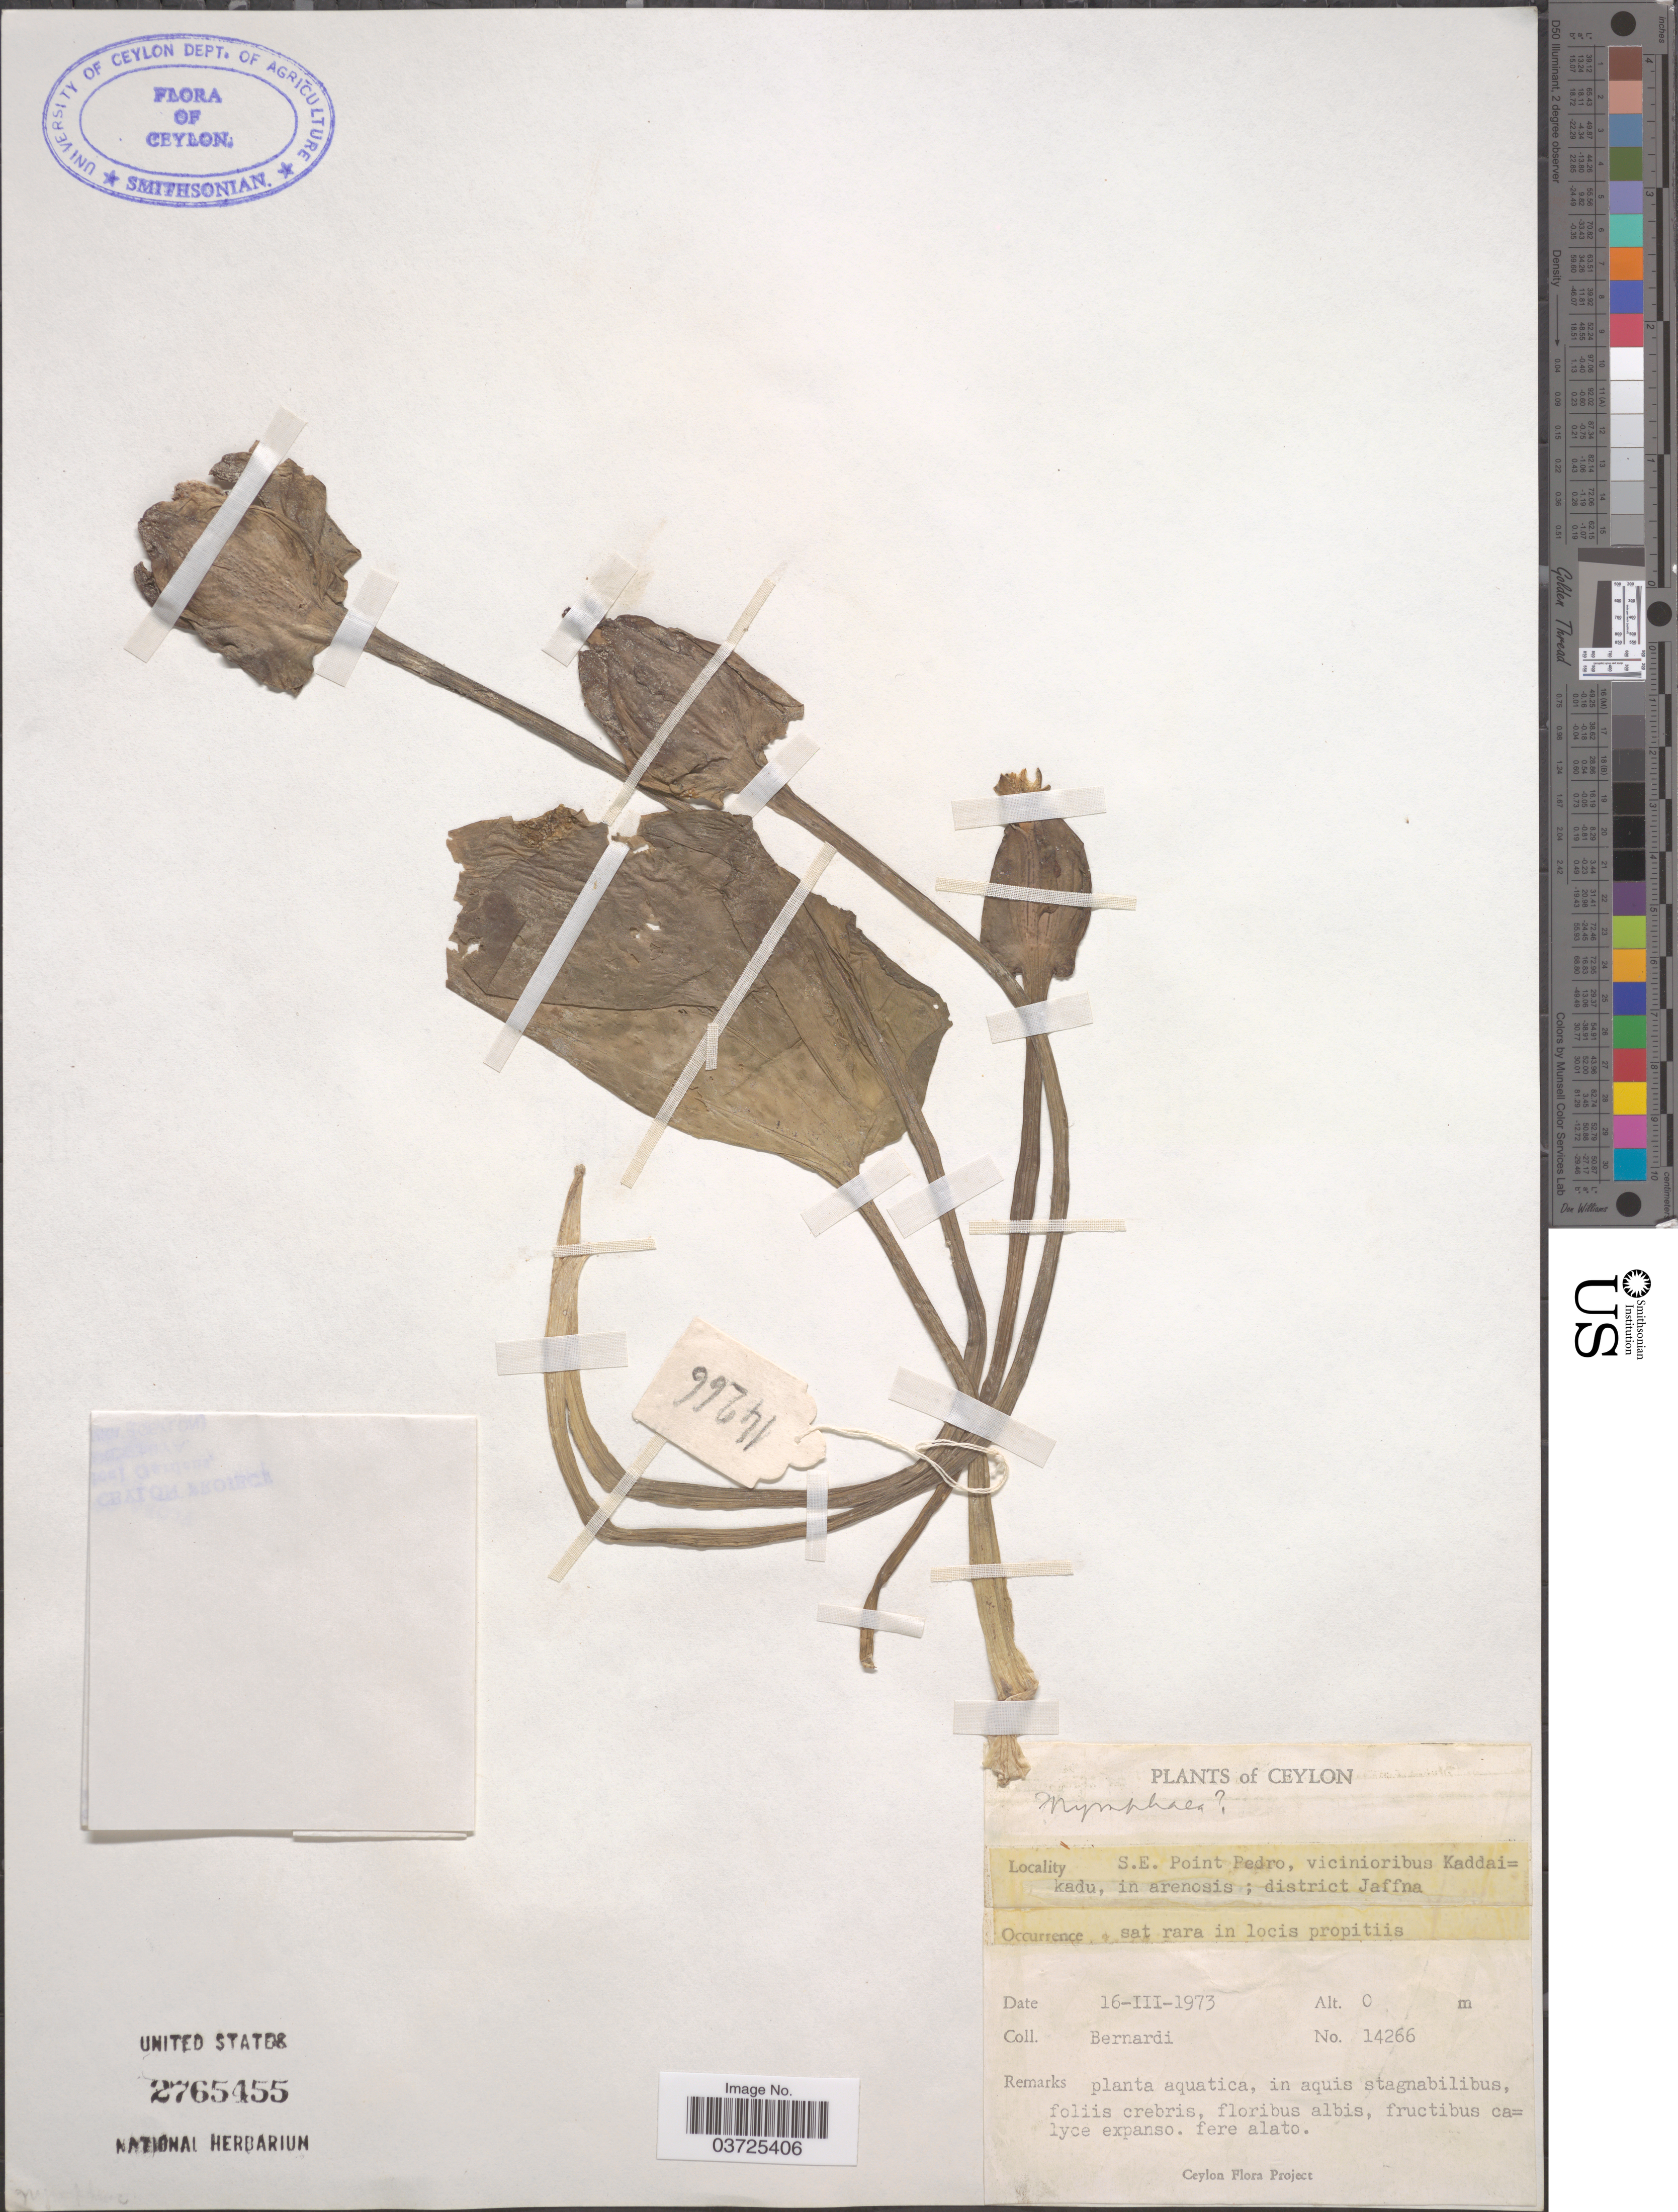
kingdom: Plantae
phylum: Tracheophyta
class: Magnoliopsida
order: Nymphaeales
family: Nymphaeaceae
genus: Nymphaea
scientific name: Nymphaea sp.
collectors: Bernardi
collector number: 14266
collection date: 1973-03-16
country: Sri Lanka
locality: Ceylon. S.E. Point Pedro, vicinioribus Kaddaikadu, in arenosis; district Jaffna.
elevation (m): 0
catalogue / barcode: US 2765455